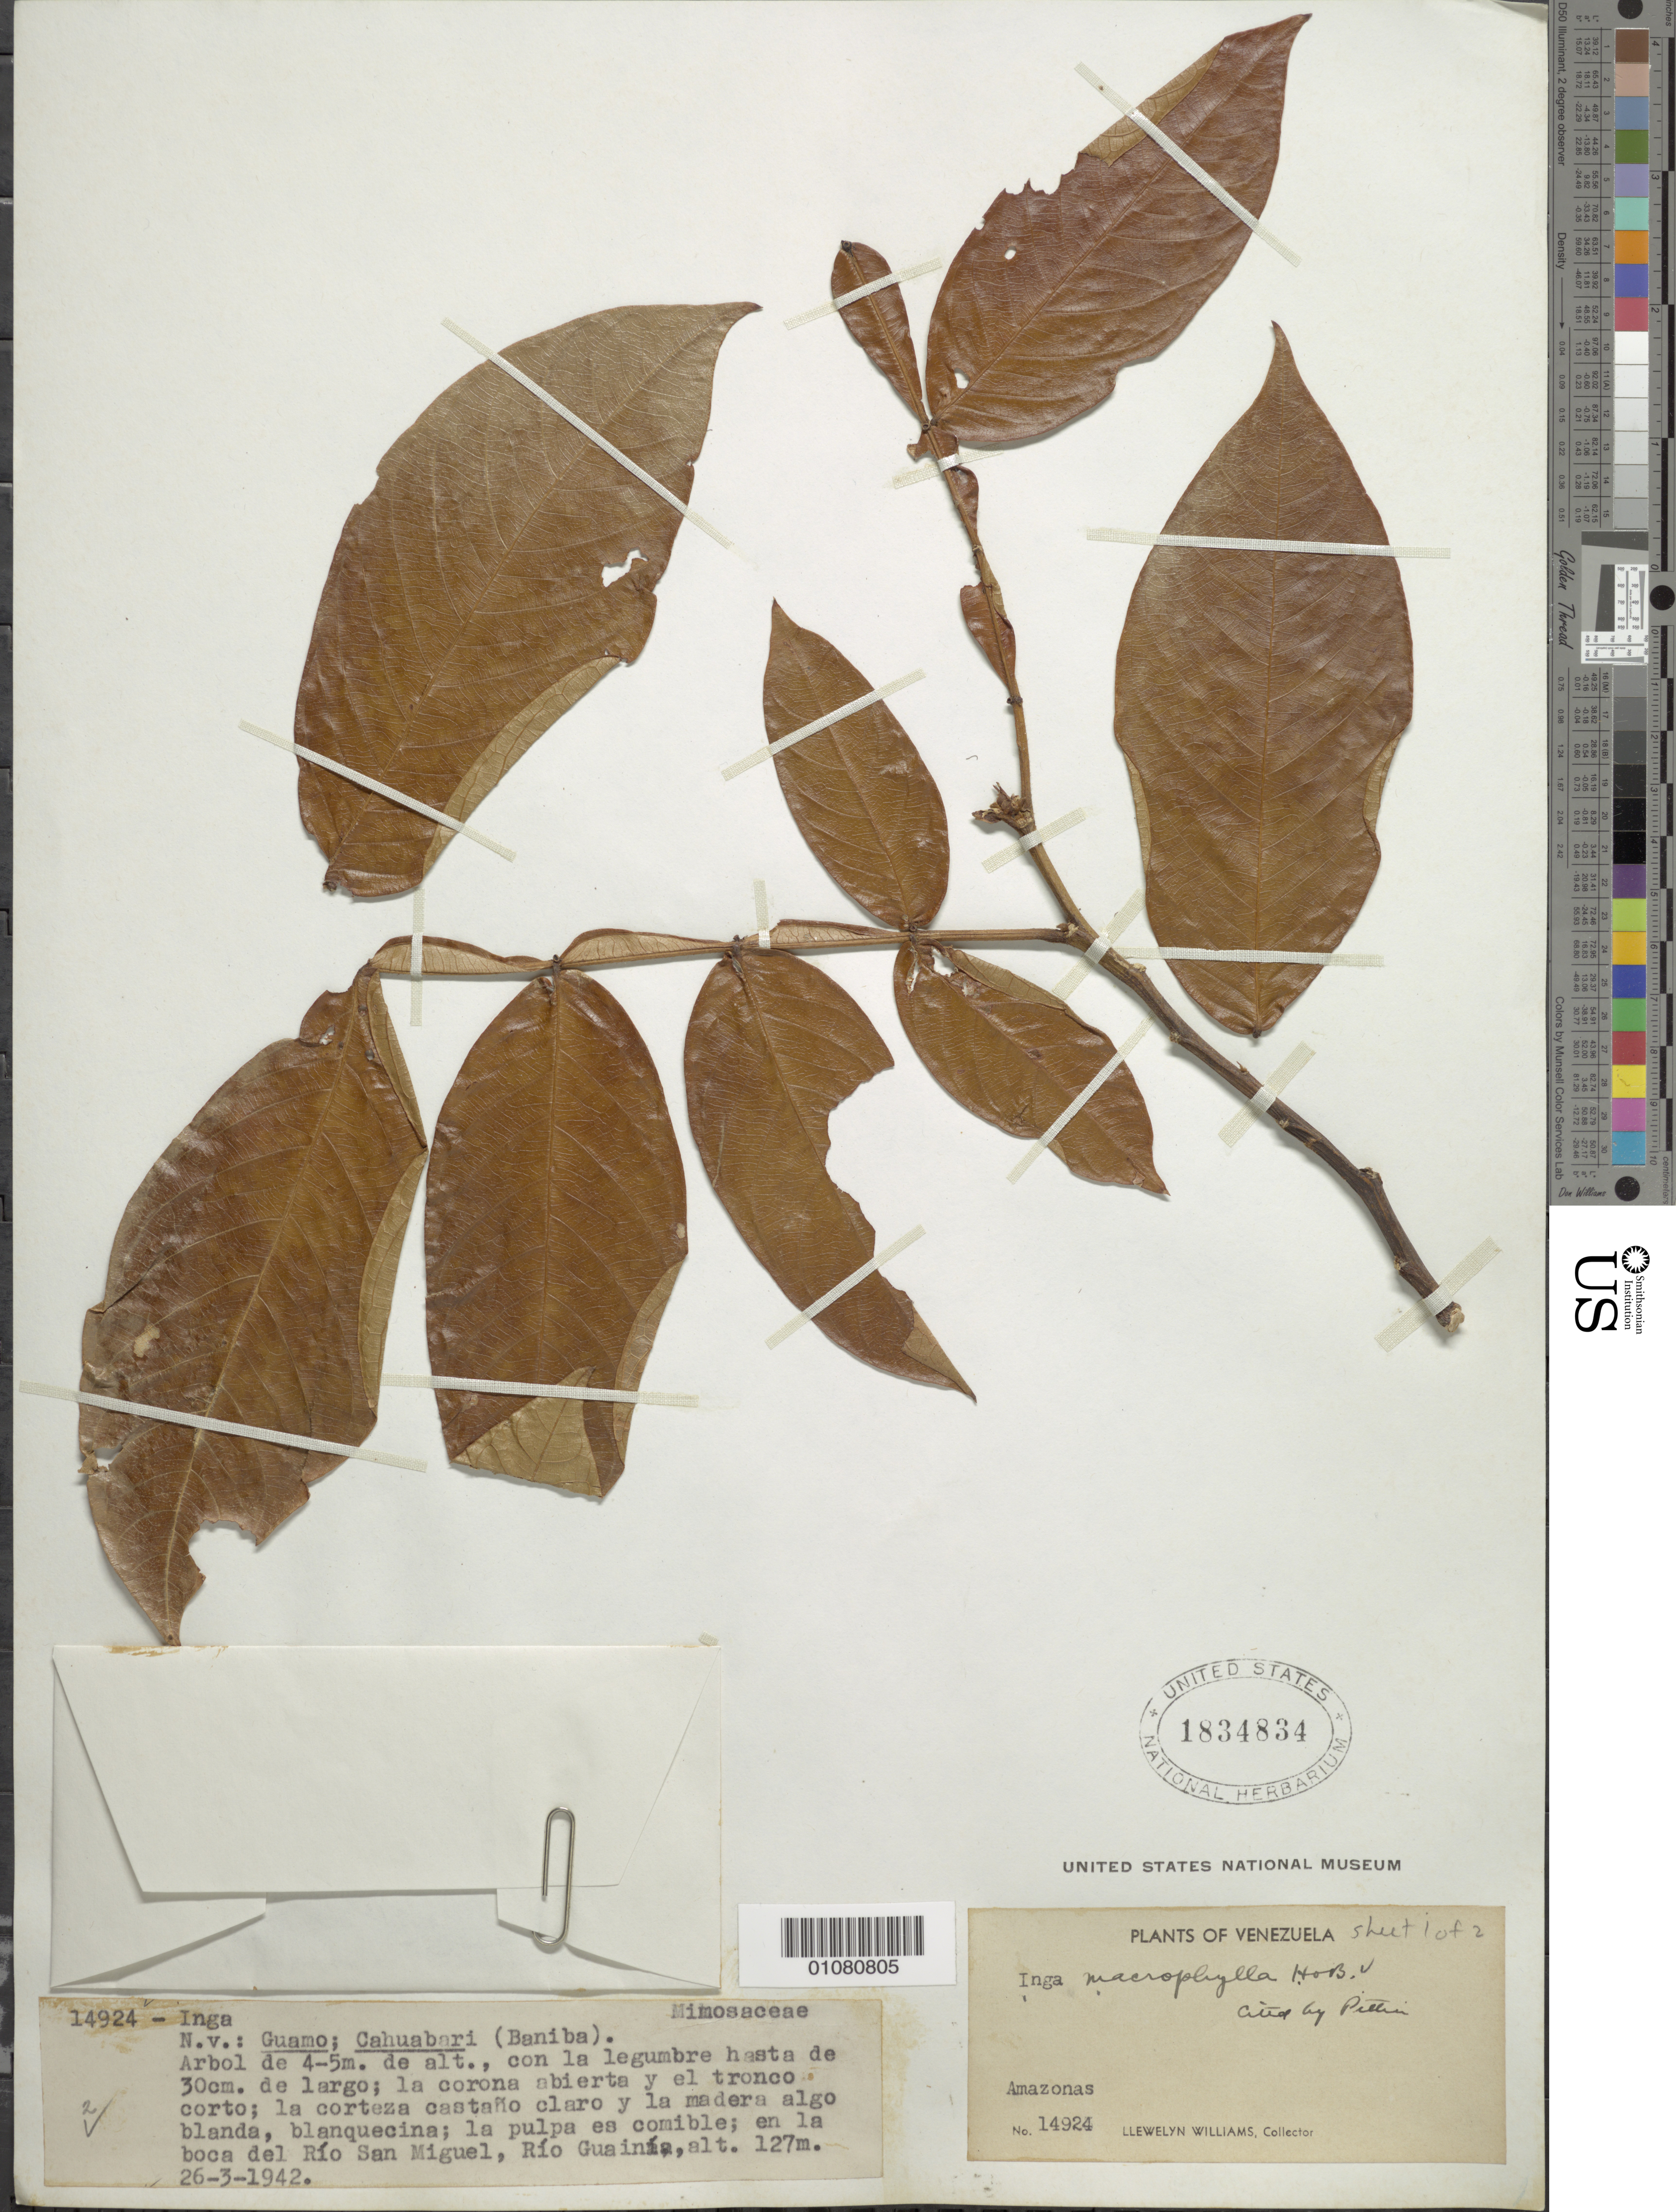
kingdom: Plantae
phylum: Tracheophyta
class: Magnoliopsida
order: Fabales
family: Fabaceae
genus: Inga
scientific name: Inga macrophylla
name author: Humb. & Bonpl. ex Willd.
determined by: Pittier, Henri F.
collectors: Ll. Williams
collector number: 14924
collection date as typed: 26-Mar-42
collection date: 1942-03-26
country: Venezuela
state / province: Amazonas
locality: Río San Miguel, Río Guainía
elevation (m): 127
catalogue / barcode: US 1834834